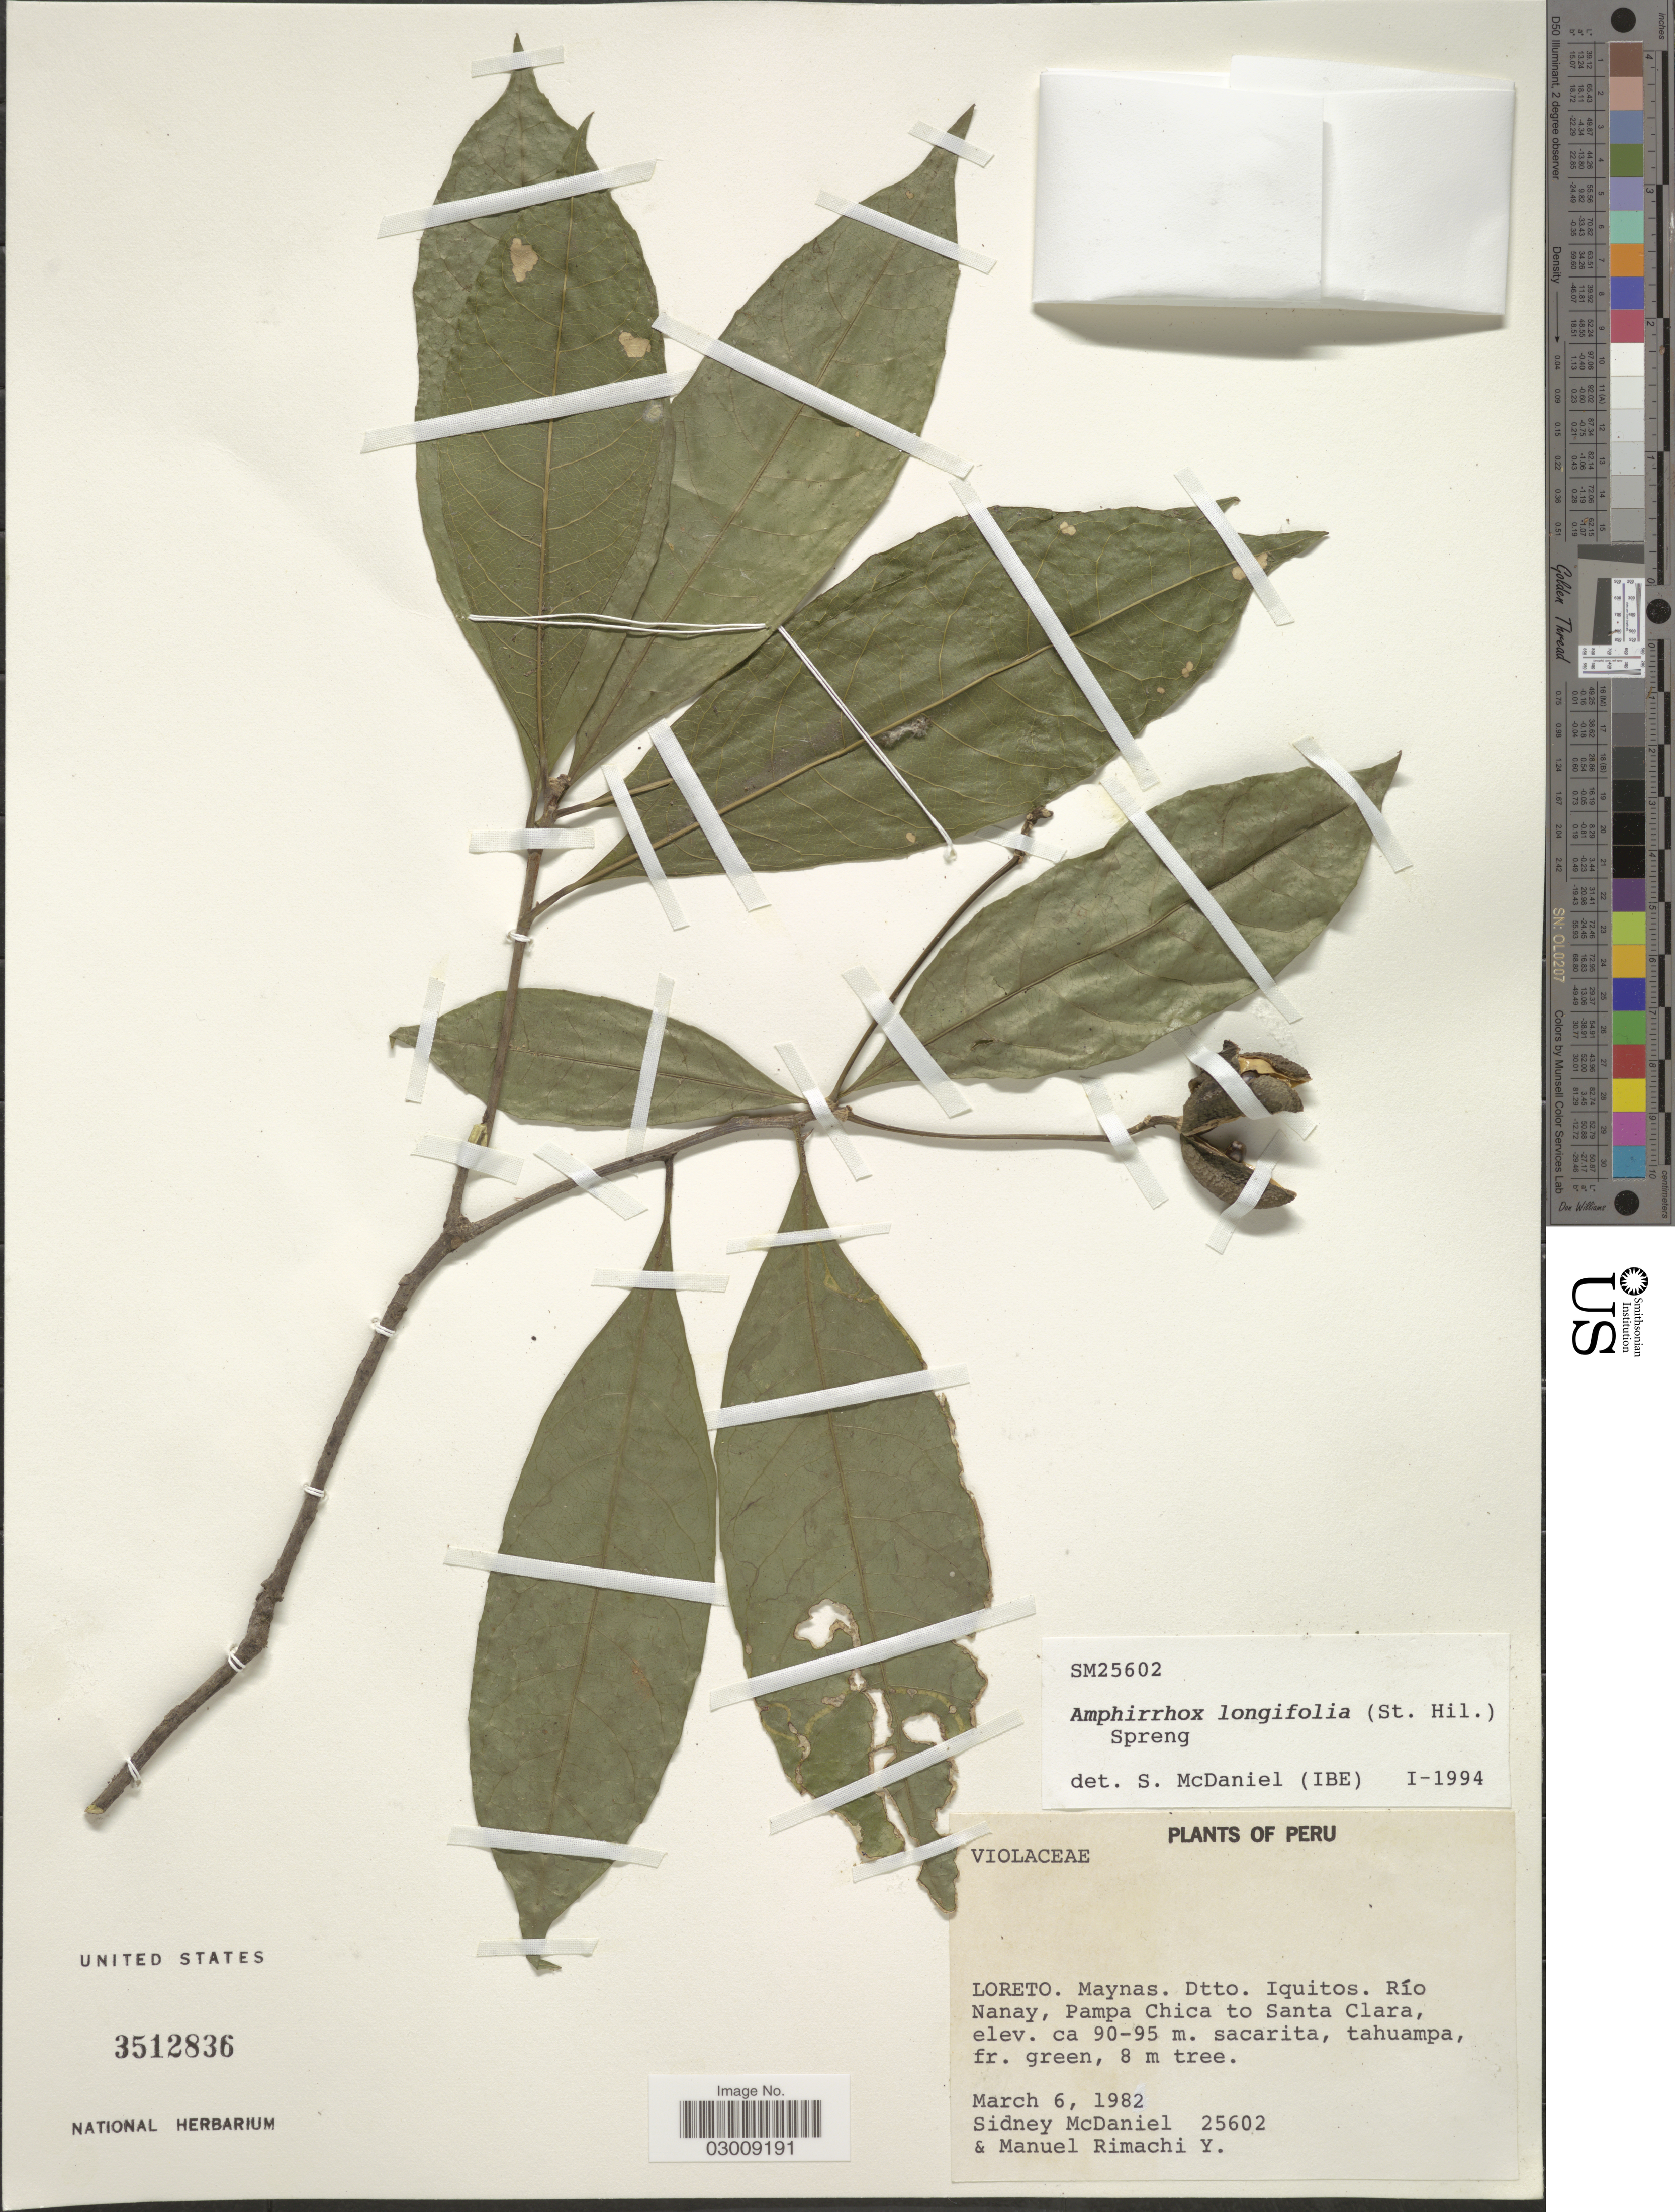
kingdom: Plantae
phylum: Tracheophyta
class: Magnoliopsida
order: Malpighiales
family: Violaceae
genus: Amphirrhox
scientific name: Amphirrhox longifolia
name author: (A. St.-Hil.) Spreng.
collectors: S. McDaniel & M. Rimachi Y.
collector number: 25602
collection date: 1982-03-06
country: Peru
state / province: Loreto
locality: Maynas. Dtto. Iquitos. Río Nanay, Pampa Chica to Santa Clara.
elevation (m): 90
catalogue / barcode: US 3512836